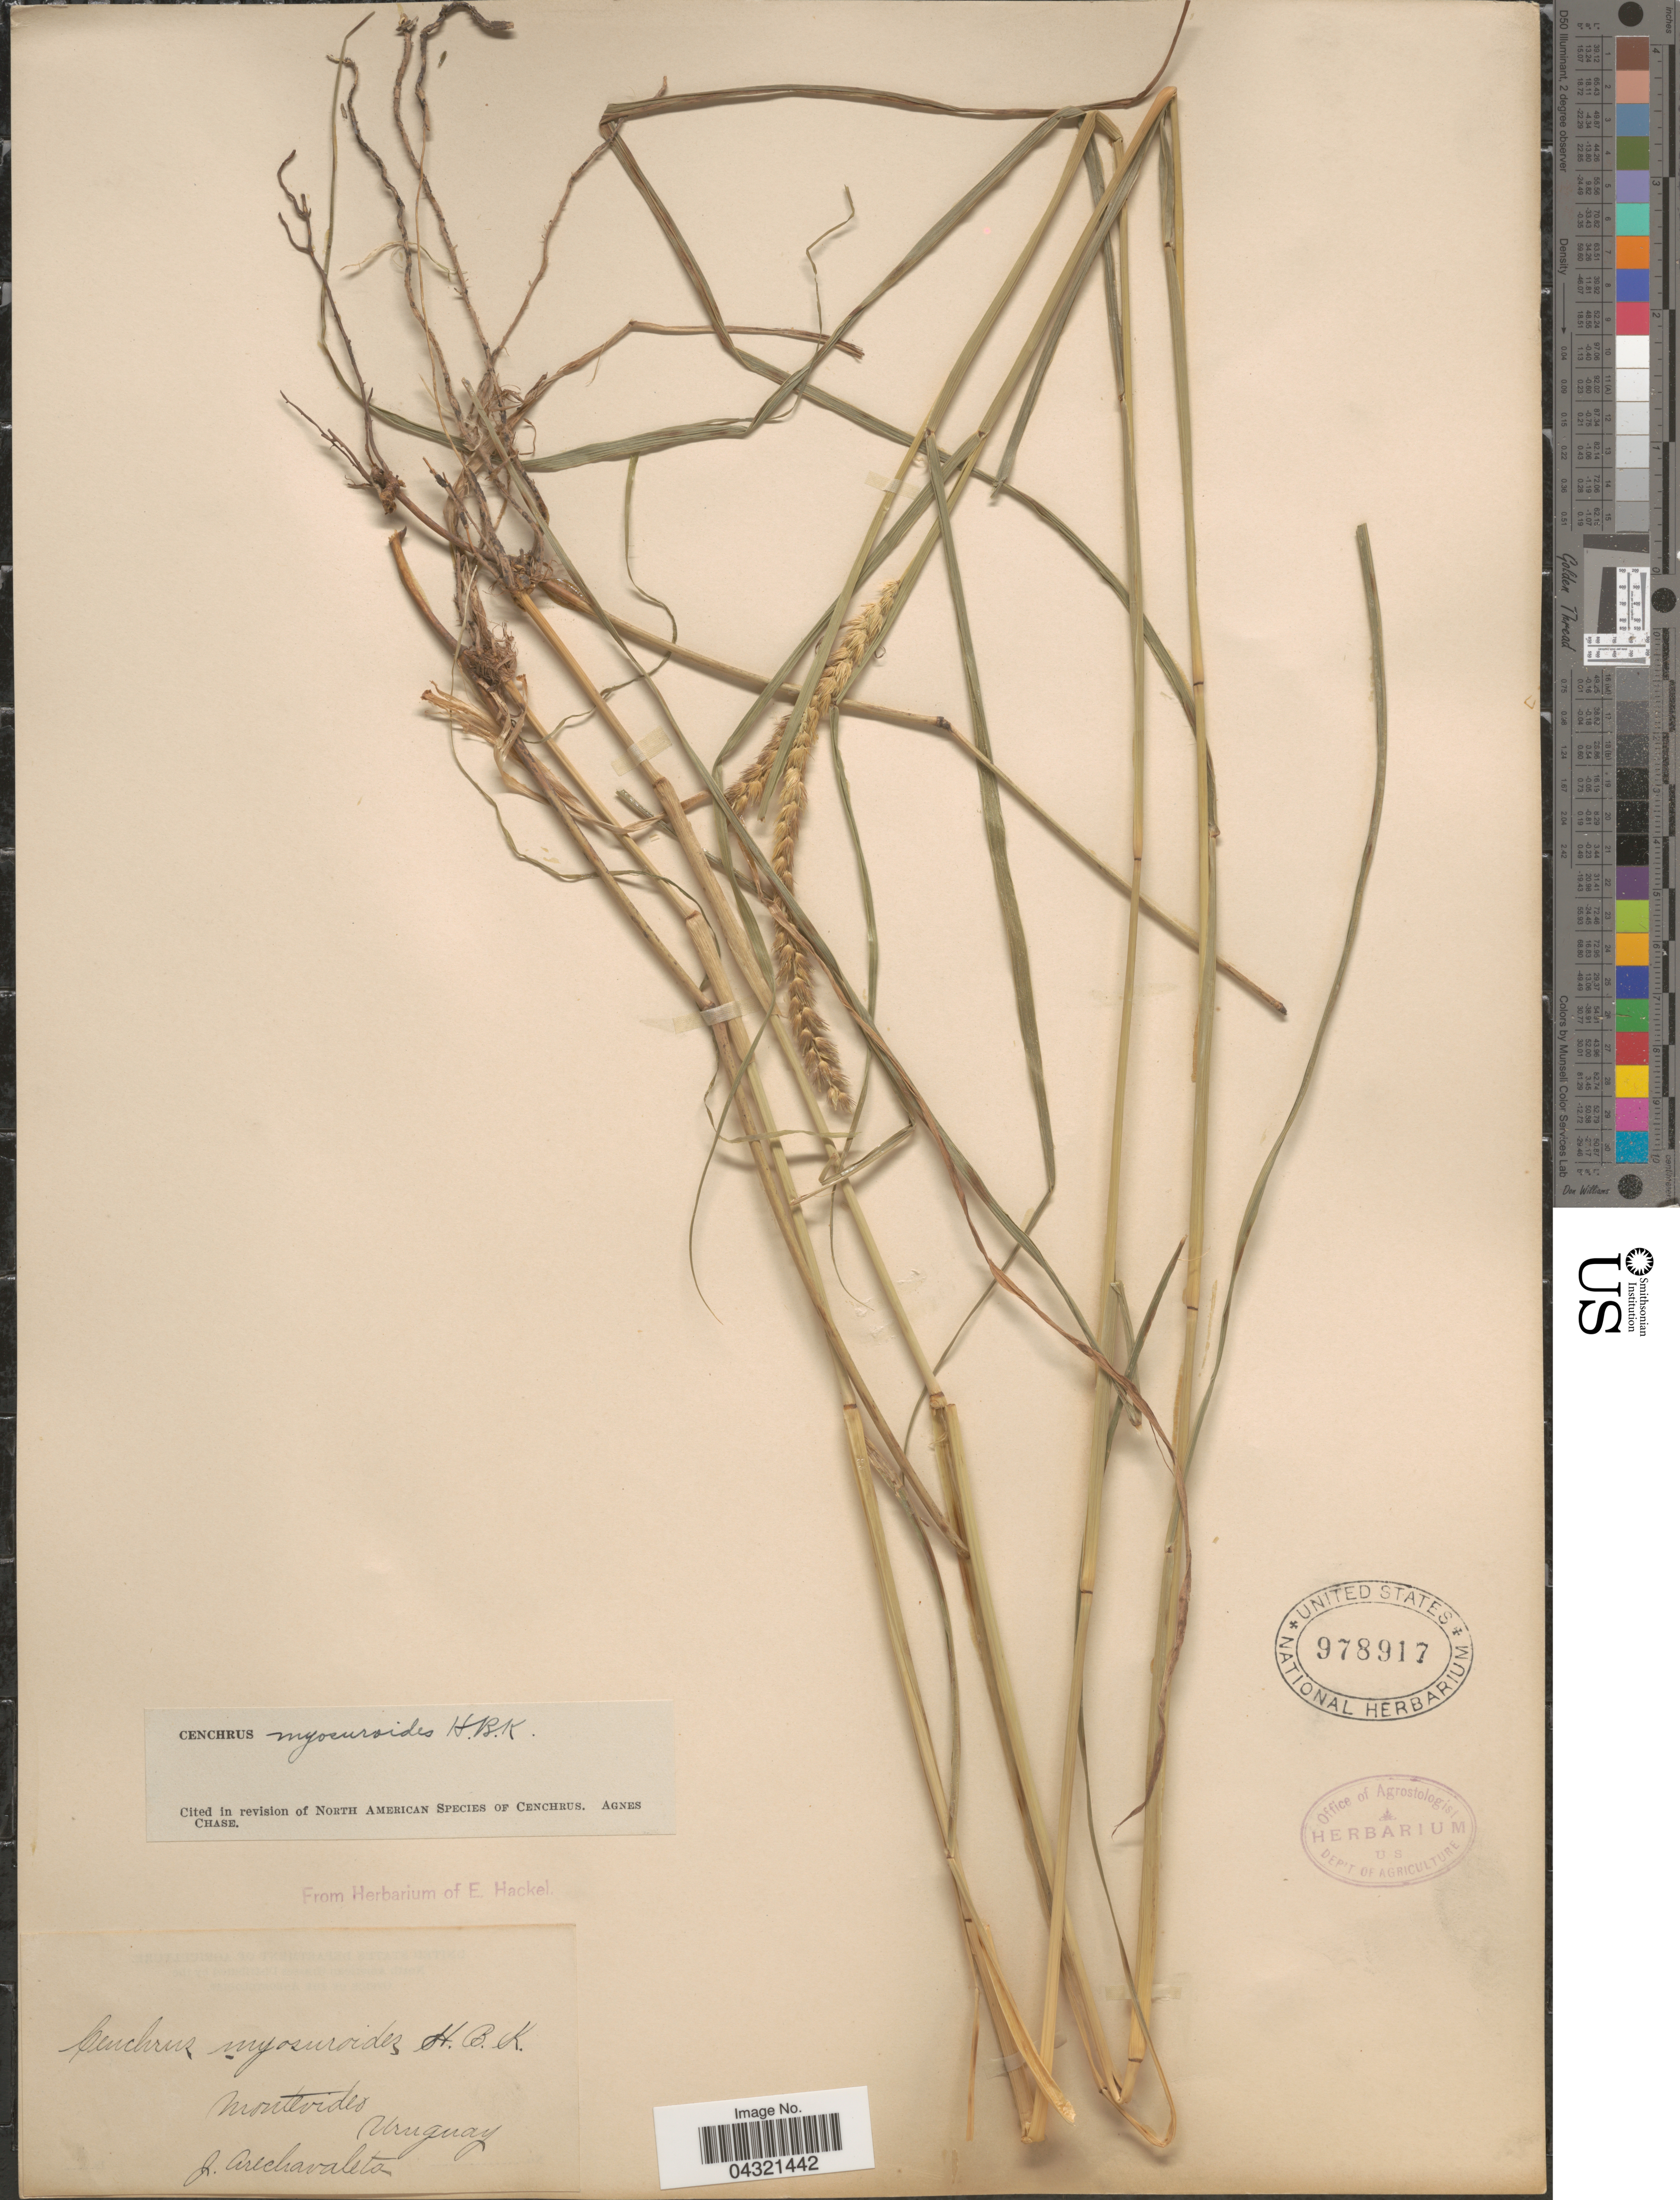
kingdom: Plantae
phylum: Tracheophyta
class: Liliopsida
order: Poales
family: Poaceae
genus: Cenchrus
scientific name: Cenchrus myosuroides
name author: Kunth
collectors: J. Arechavaleta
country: Uruguay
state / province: Montevideo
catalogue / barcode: US 978917